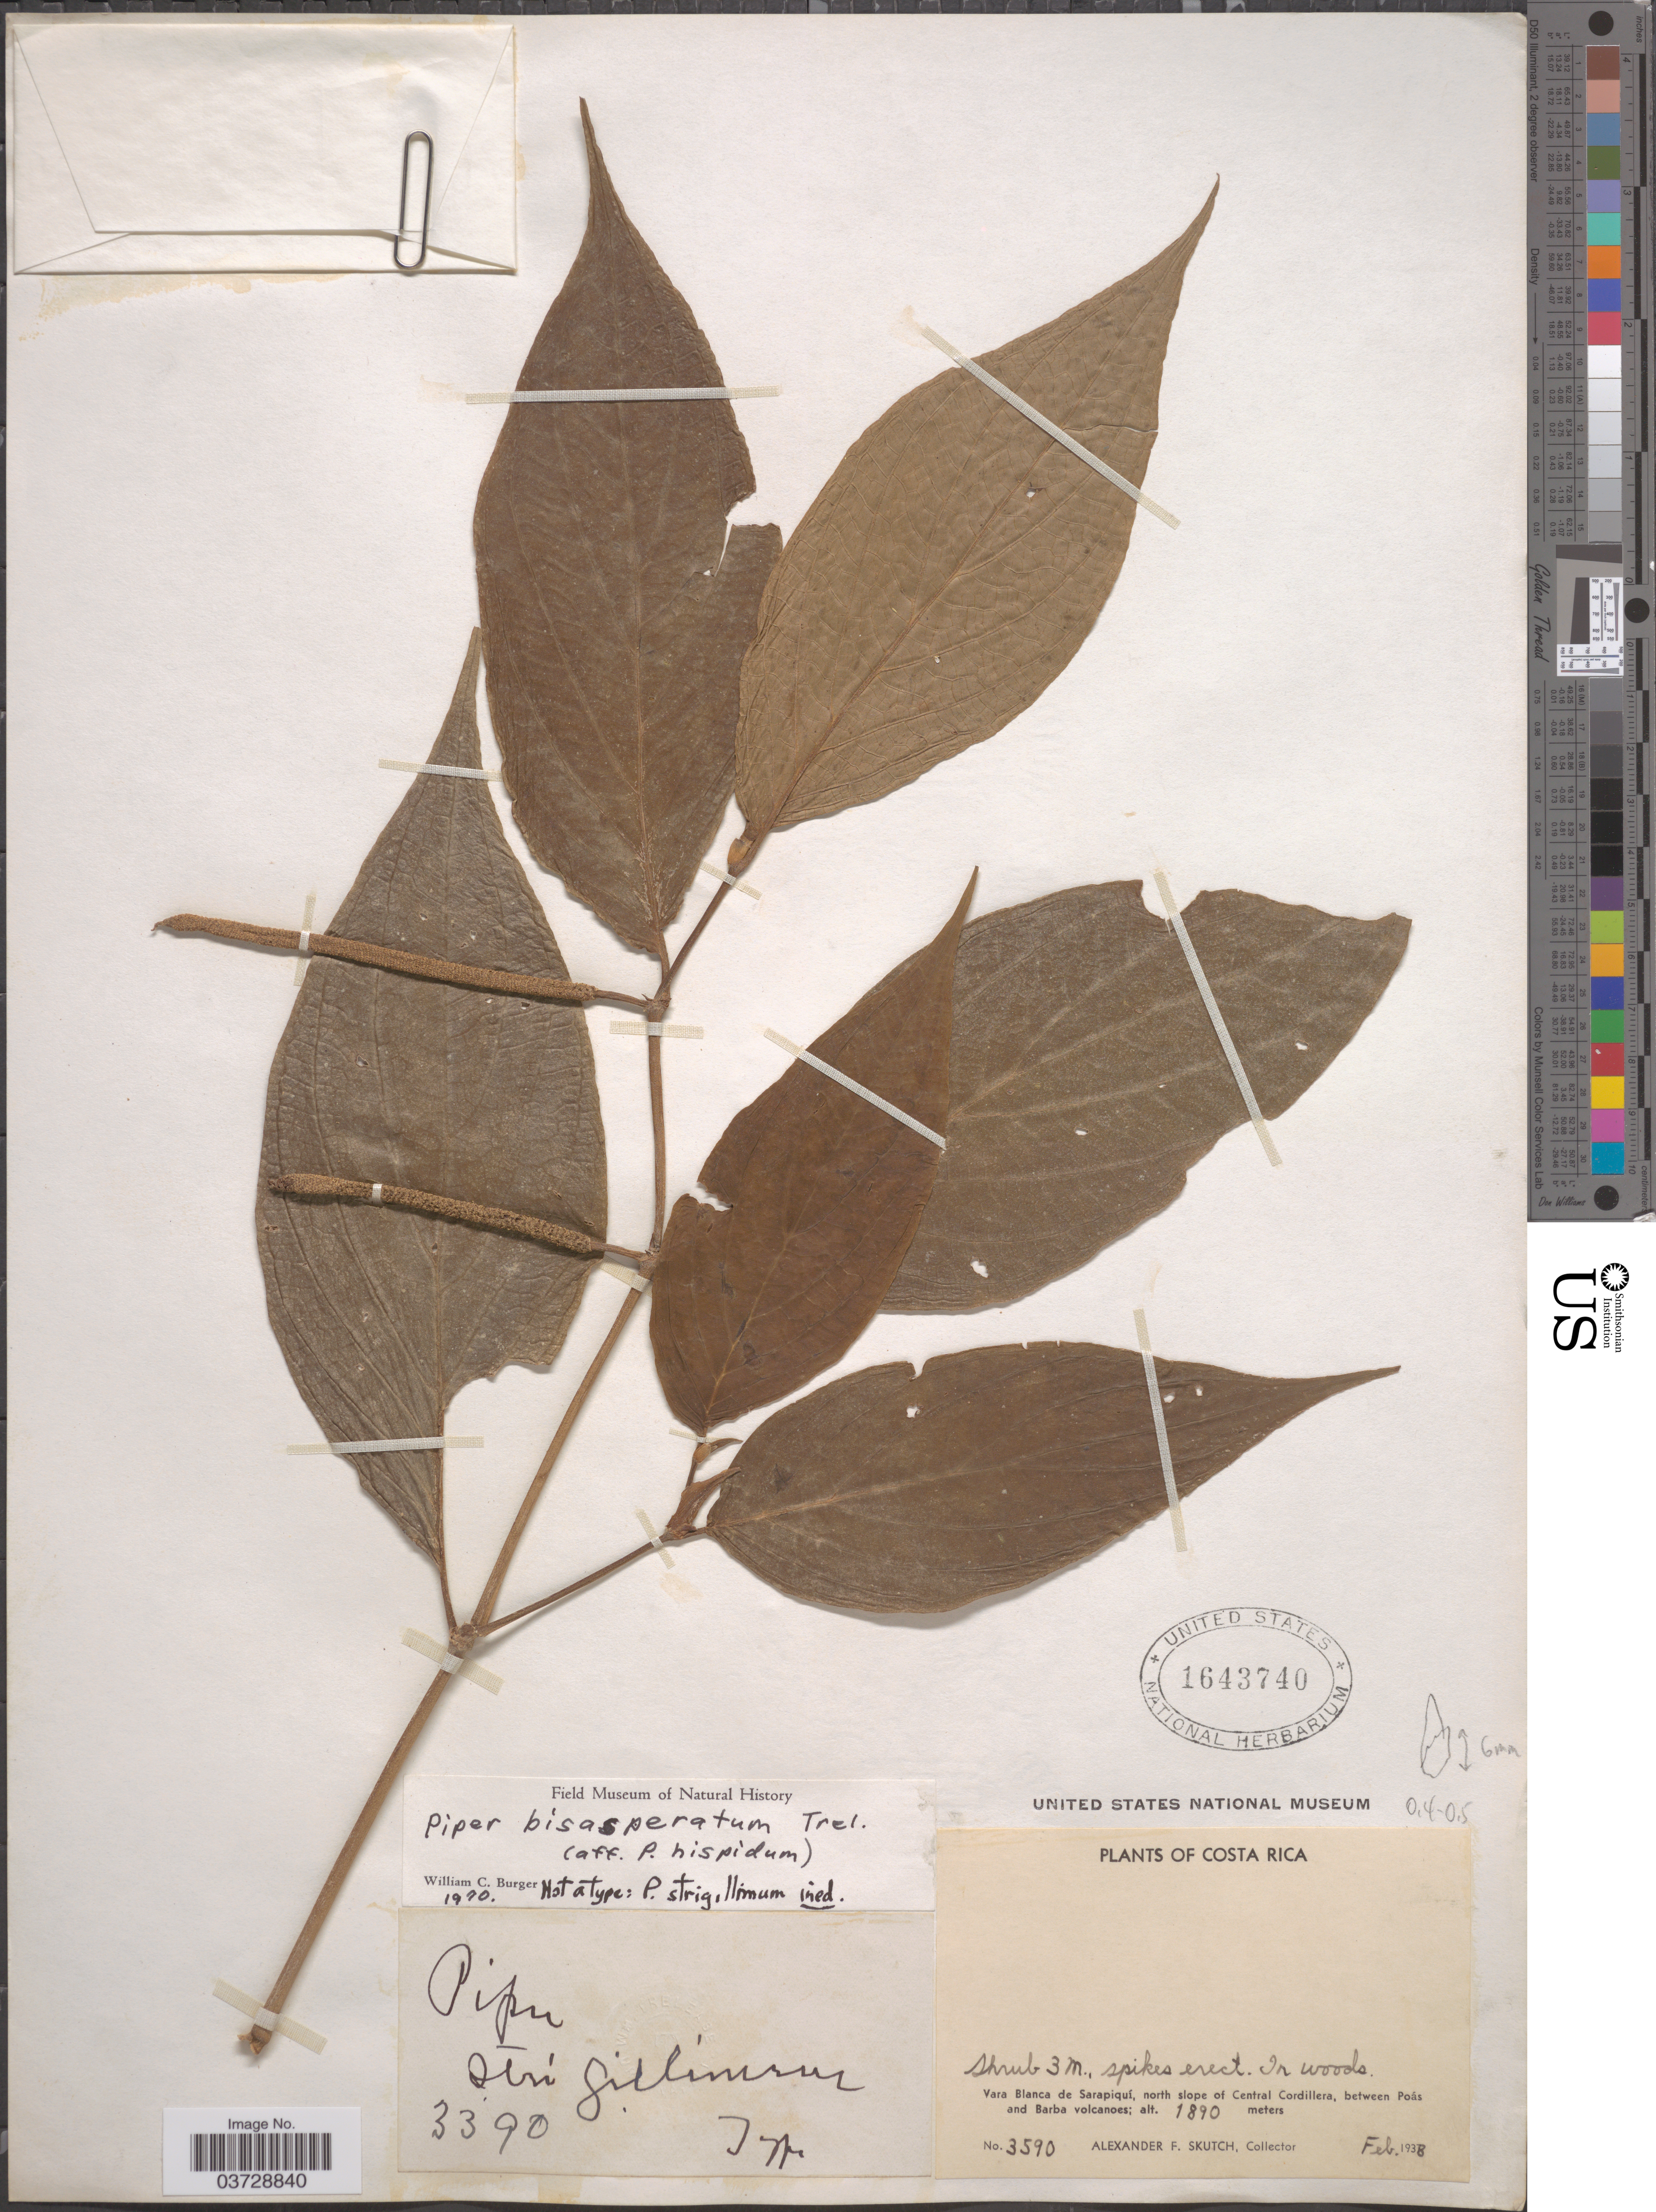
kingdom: Plantae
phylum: Tracheophyta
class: Magnoliopsida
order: Piperales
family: Piperaceae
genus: Piper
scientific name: Piper bisasperatum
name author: Trel.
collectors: A. F. Skutch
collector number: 3590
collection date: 1938-02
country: Costa Rica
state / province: Heredia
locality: Vara Blanca de Sarapiquí, north slope of Central Cordillera, between Poás and Barba volcanoes.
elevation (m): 1890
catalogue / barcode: US 1643740